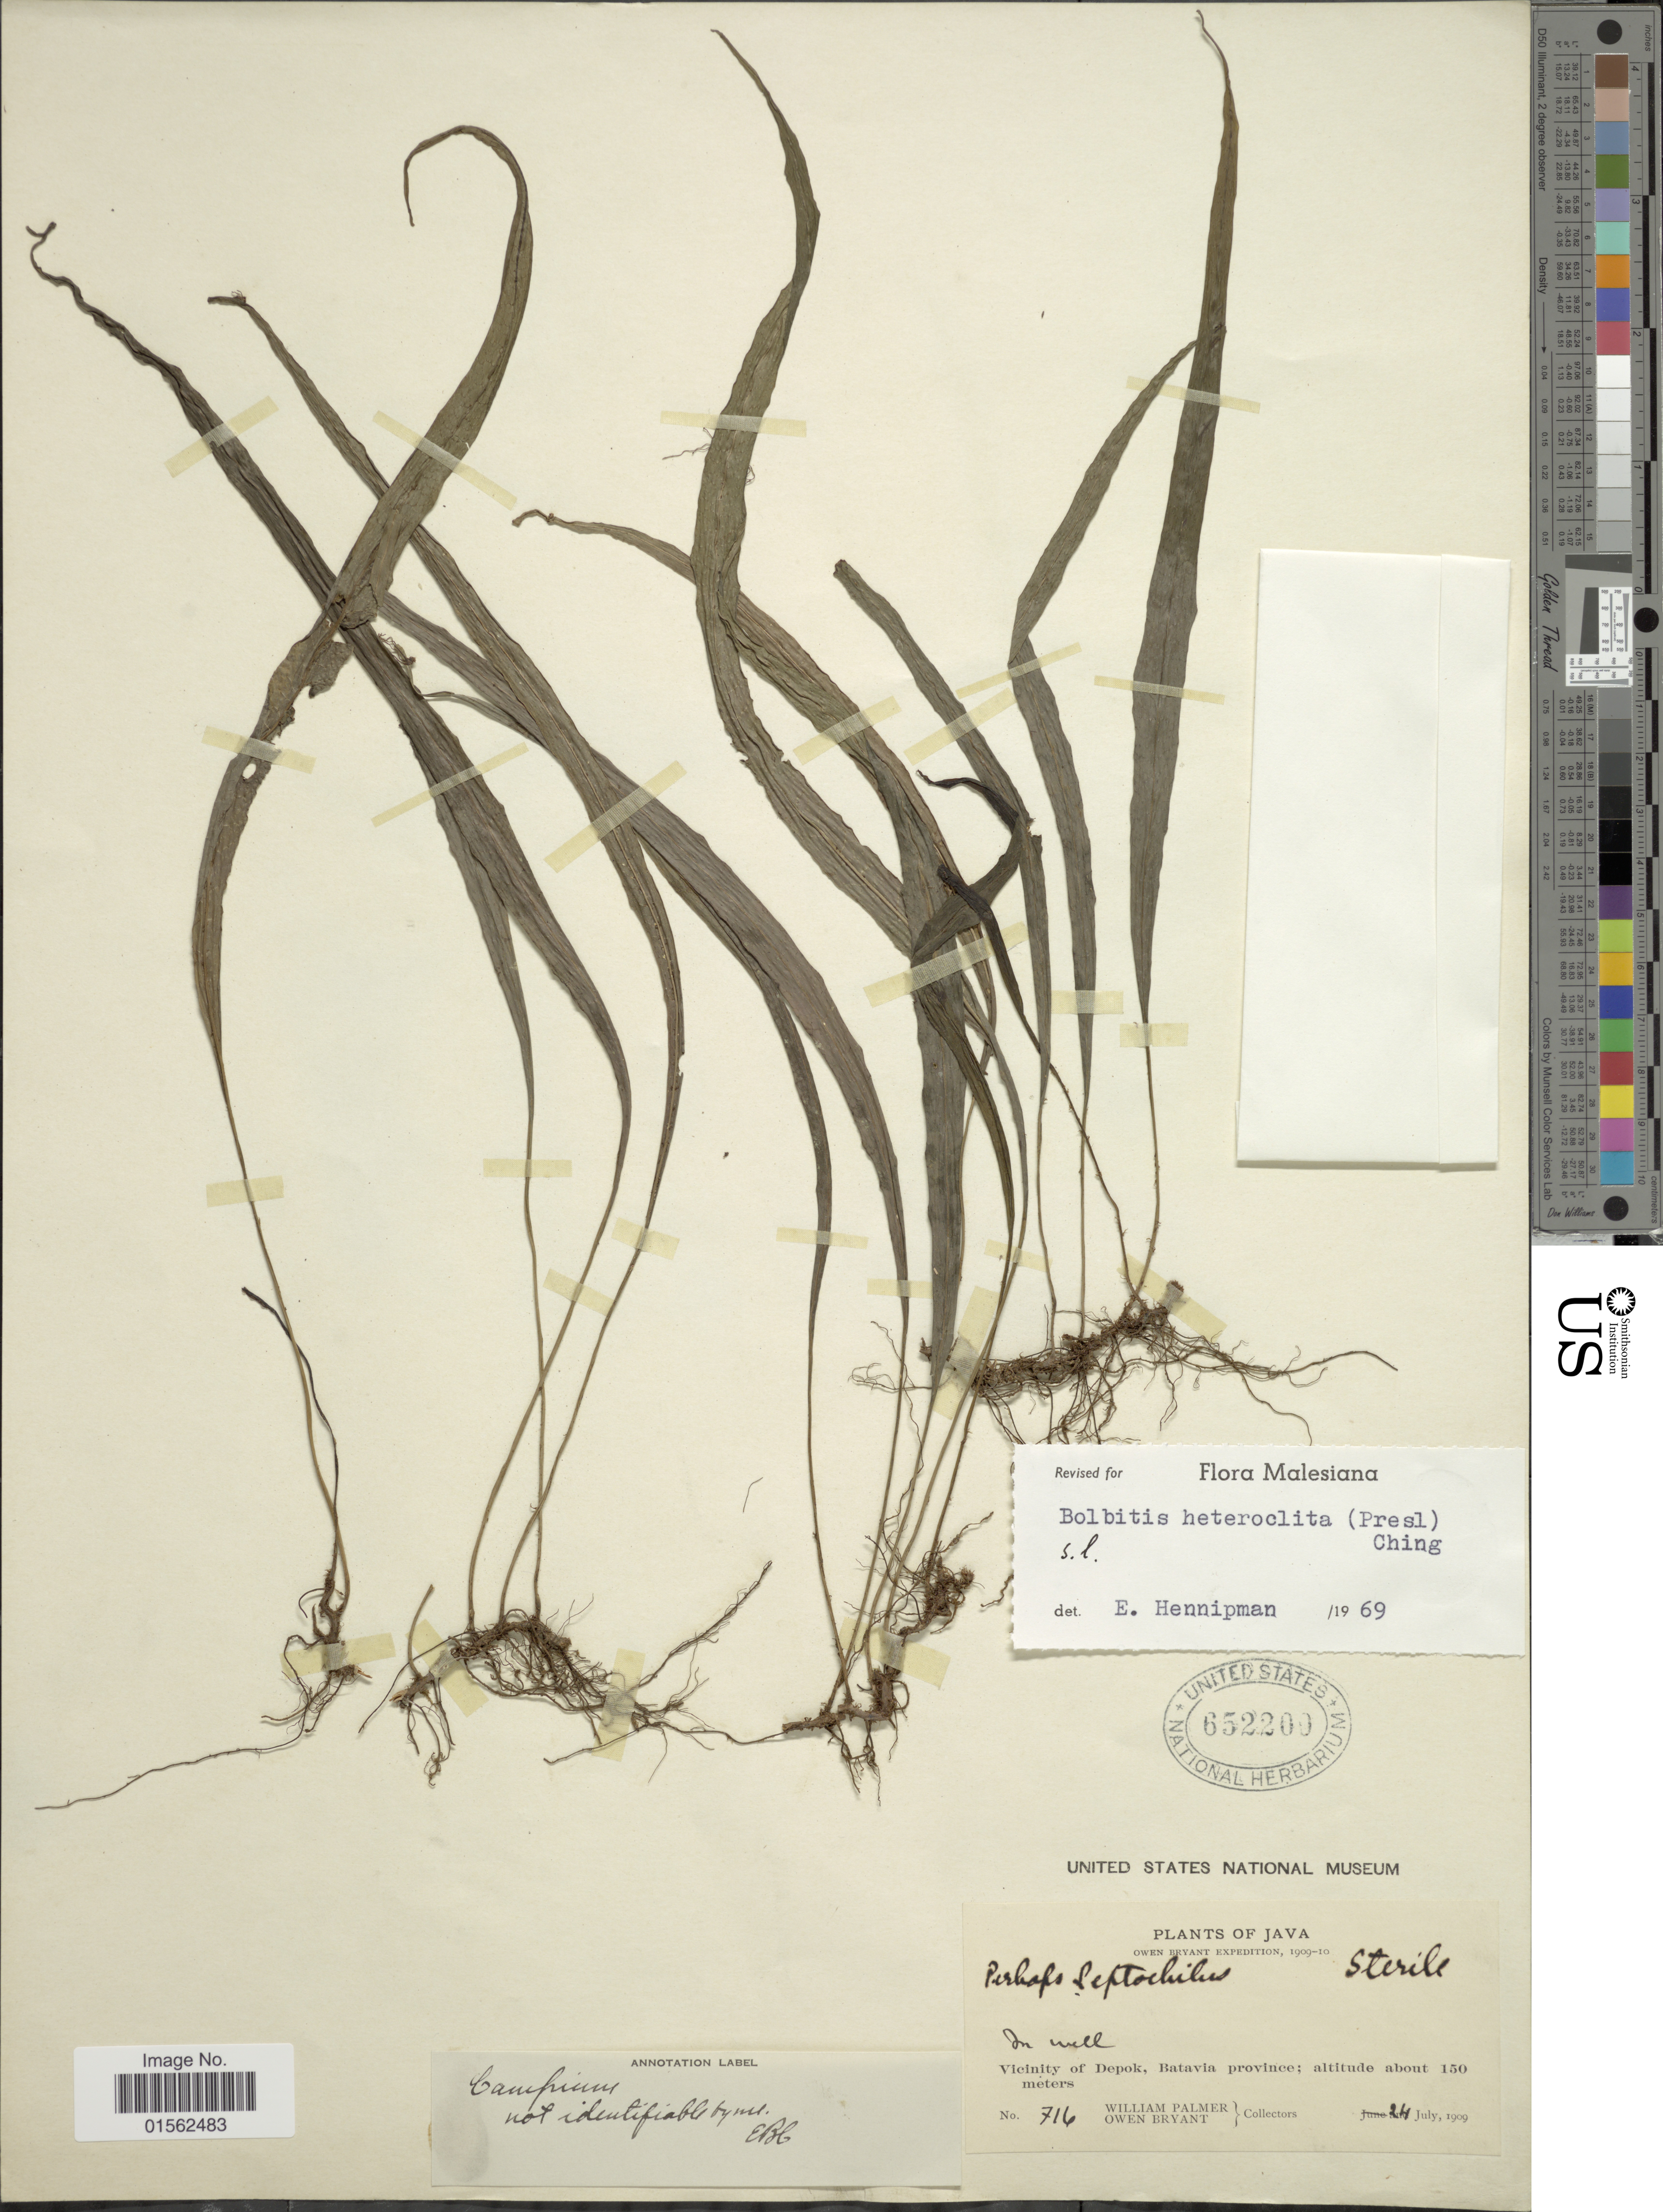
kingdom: Plantae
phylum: Tracheophyta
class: Polypodiopsida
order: Polypodiales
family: Dryopteridaceae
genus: Bolbitis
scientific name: Bolbitis heteroclita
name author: (C. Presl) Ching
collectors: W. Palmer & O. Bryant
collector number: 716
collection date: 1909-07-24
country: Indonesia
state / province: Java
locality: Vicinity of Depok, Batavia province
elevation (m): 150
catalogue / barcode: US 652200